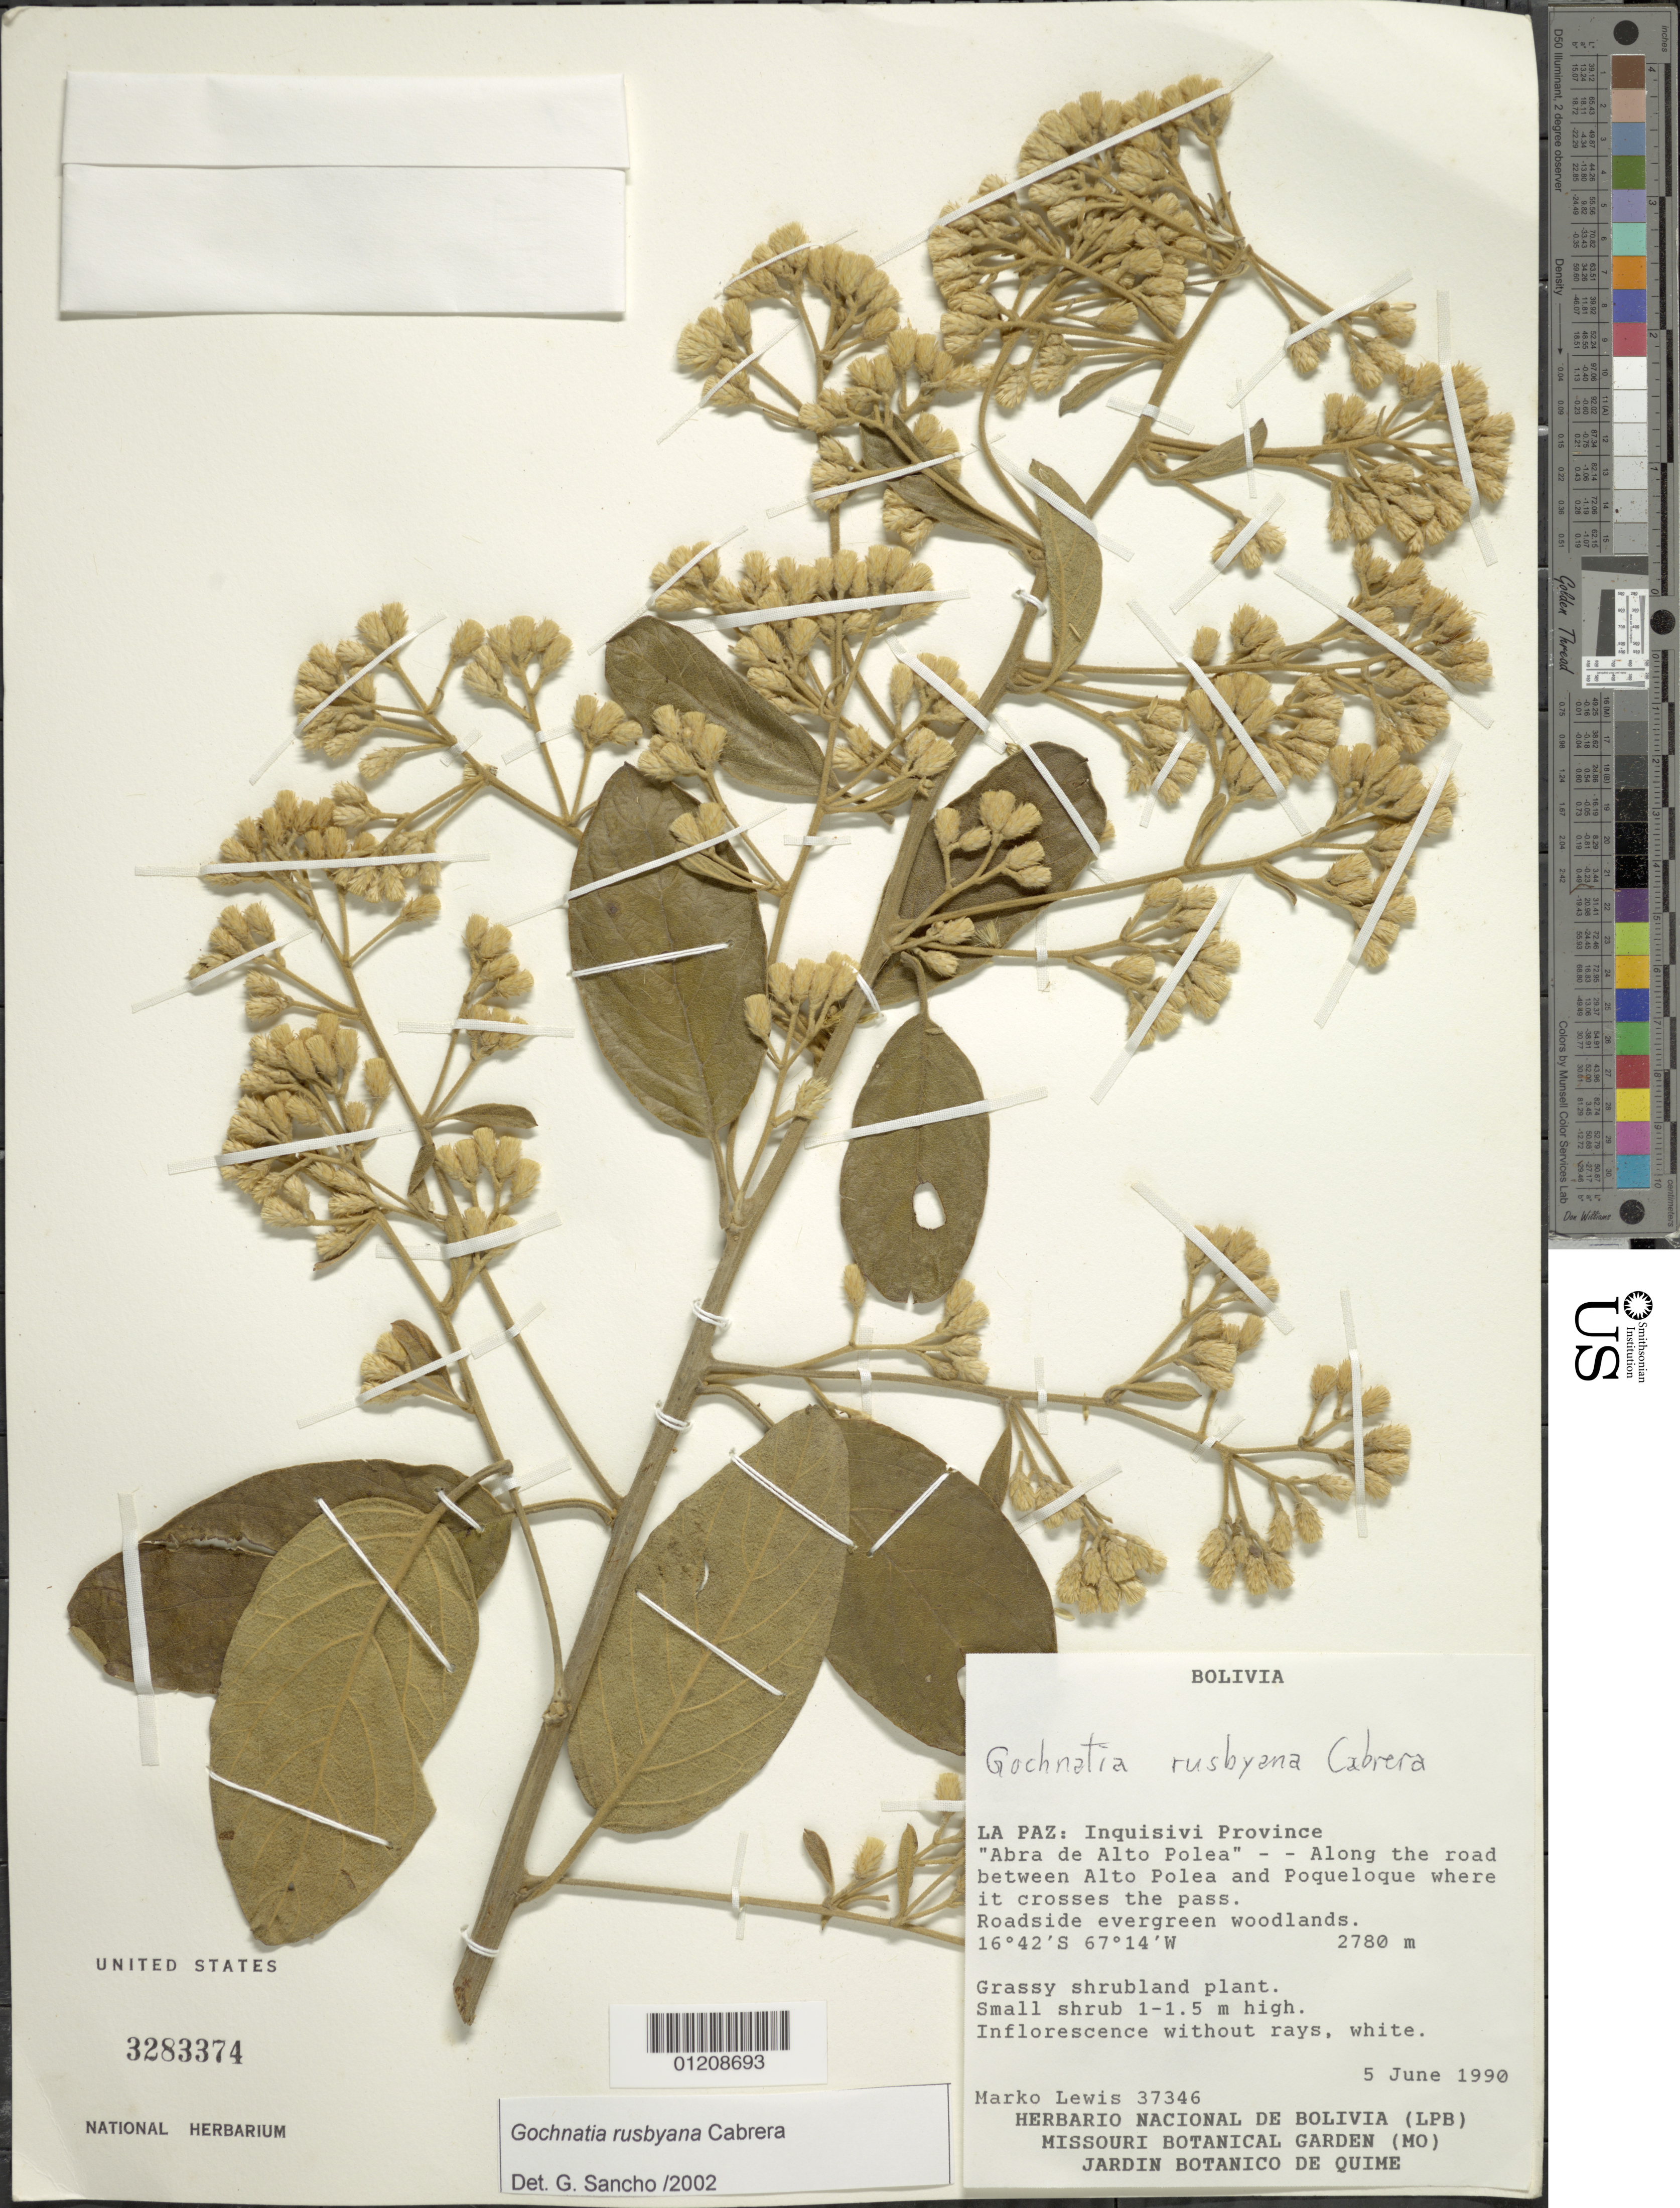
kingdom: Plantae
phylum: Tracheophyta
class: Magnoliopsida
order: Asterales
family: Asteraceae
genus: Moquiniastrum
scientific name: Moquiniastrum bolivianum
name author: (Rusby) G. Sancho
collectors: M. A. Lewis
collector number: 37346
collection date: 1990-06-05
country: Bolivia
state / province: La Paz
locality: Inquisivi Prov., "Abra de Alto Polea" along the road between Alto Polea and Poqueloque where it crosses the pass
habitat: Grassy shrubland plant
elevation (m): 2780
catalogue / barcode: US 3283374